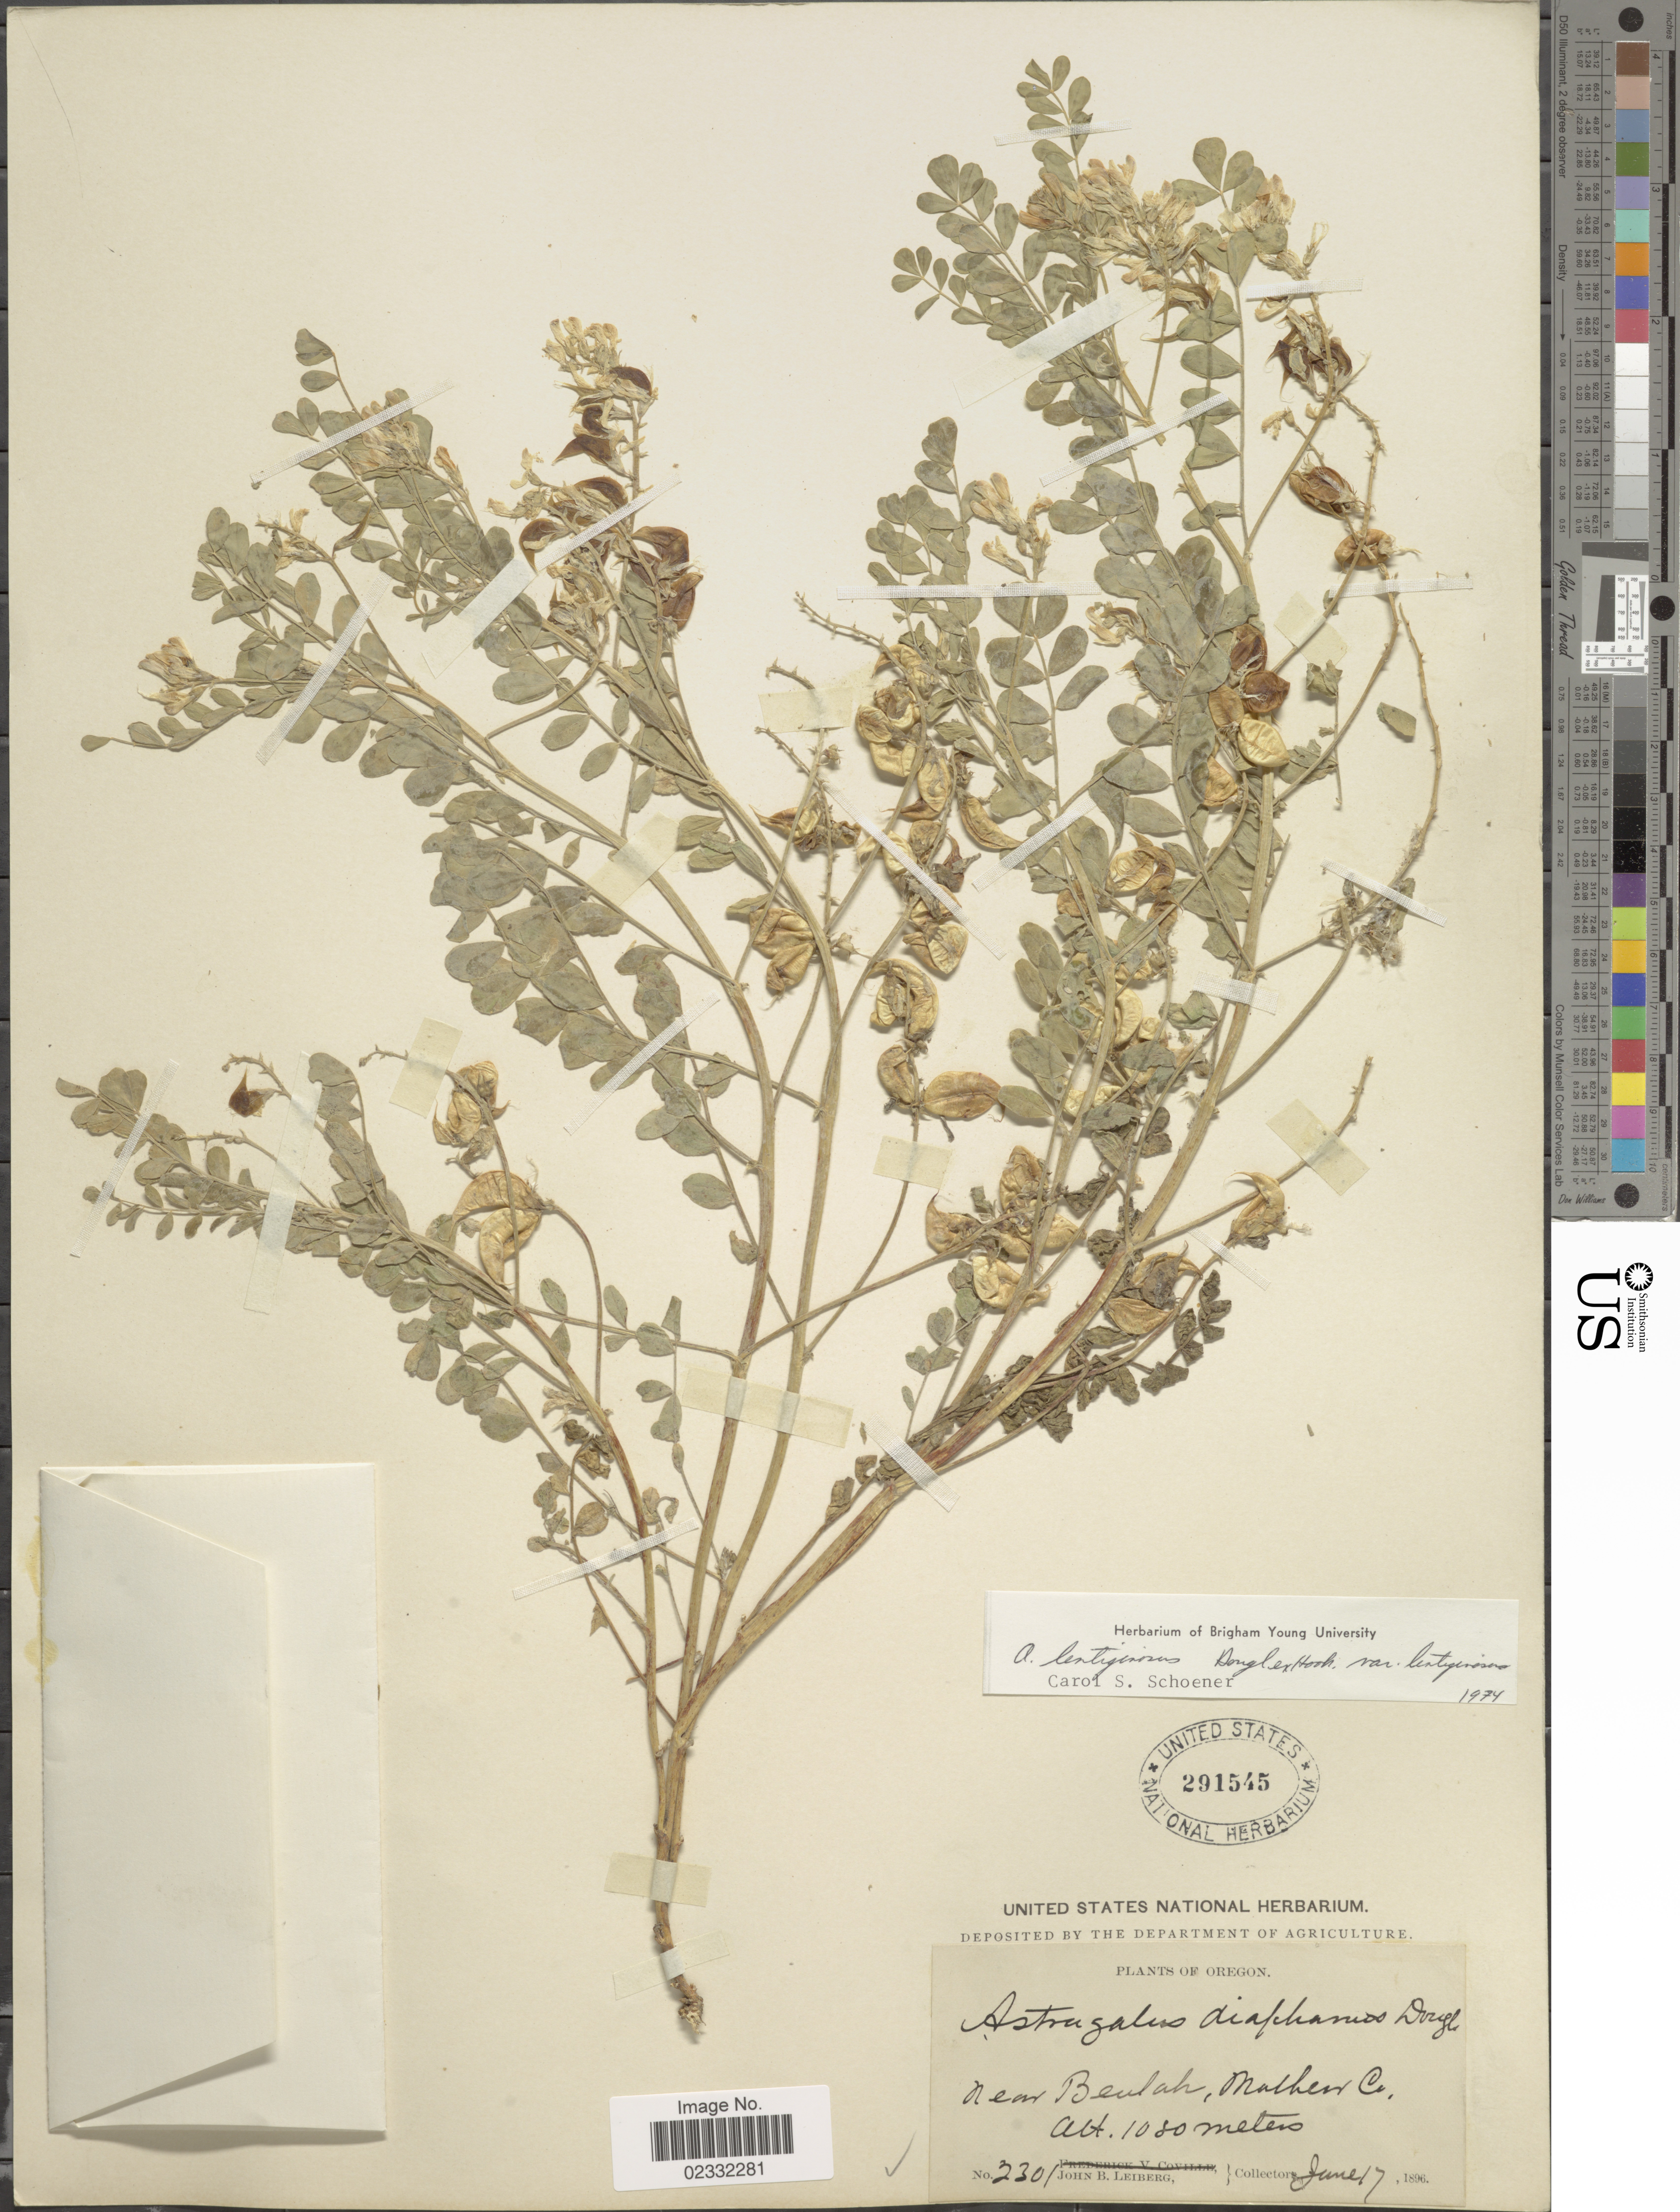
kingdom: Plantae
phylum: Tracheophyta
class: Magnoliopsida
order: Fabales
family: Fabaceae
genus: Astragalus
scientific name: Astragalus lentiginosus var. lentiginosus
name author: Douglas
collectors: J. Leiberg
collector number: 2301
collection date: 1896-06-17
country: United States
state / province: Oregon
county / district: Malheur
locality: Near Beulah, Malheur Co.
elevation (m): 1080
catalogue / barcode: US 291545